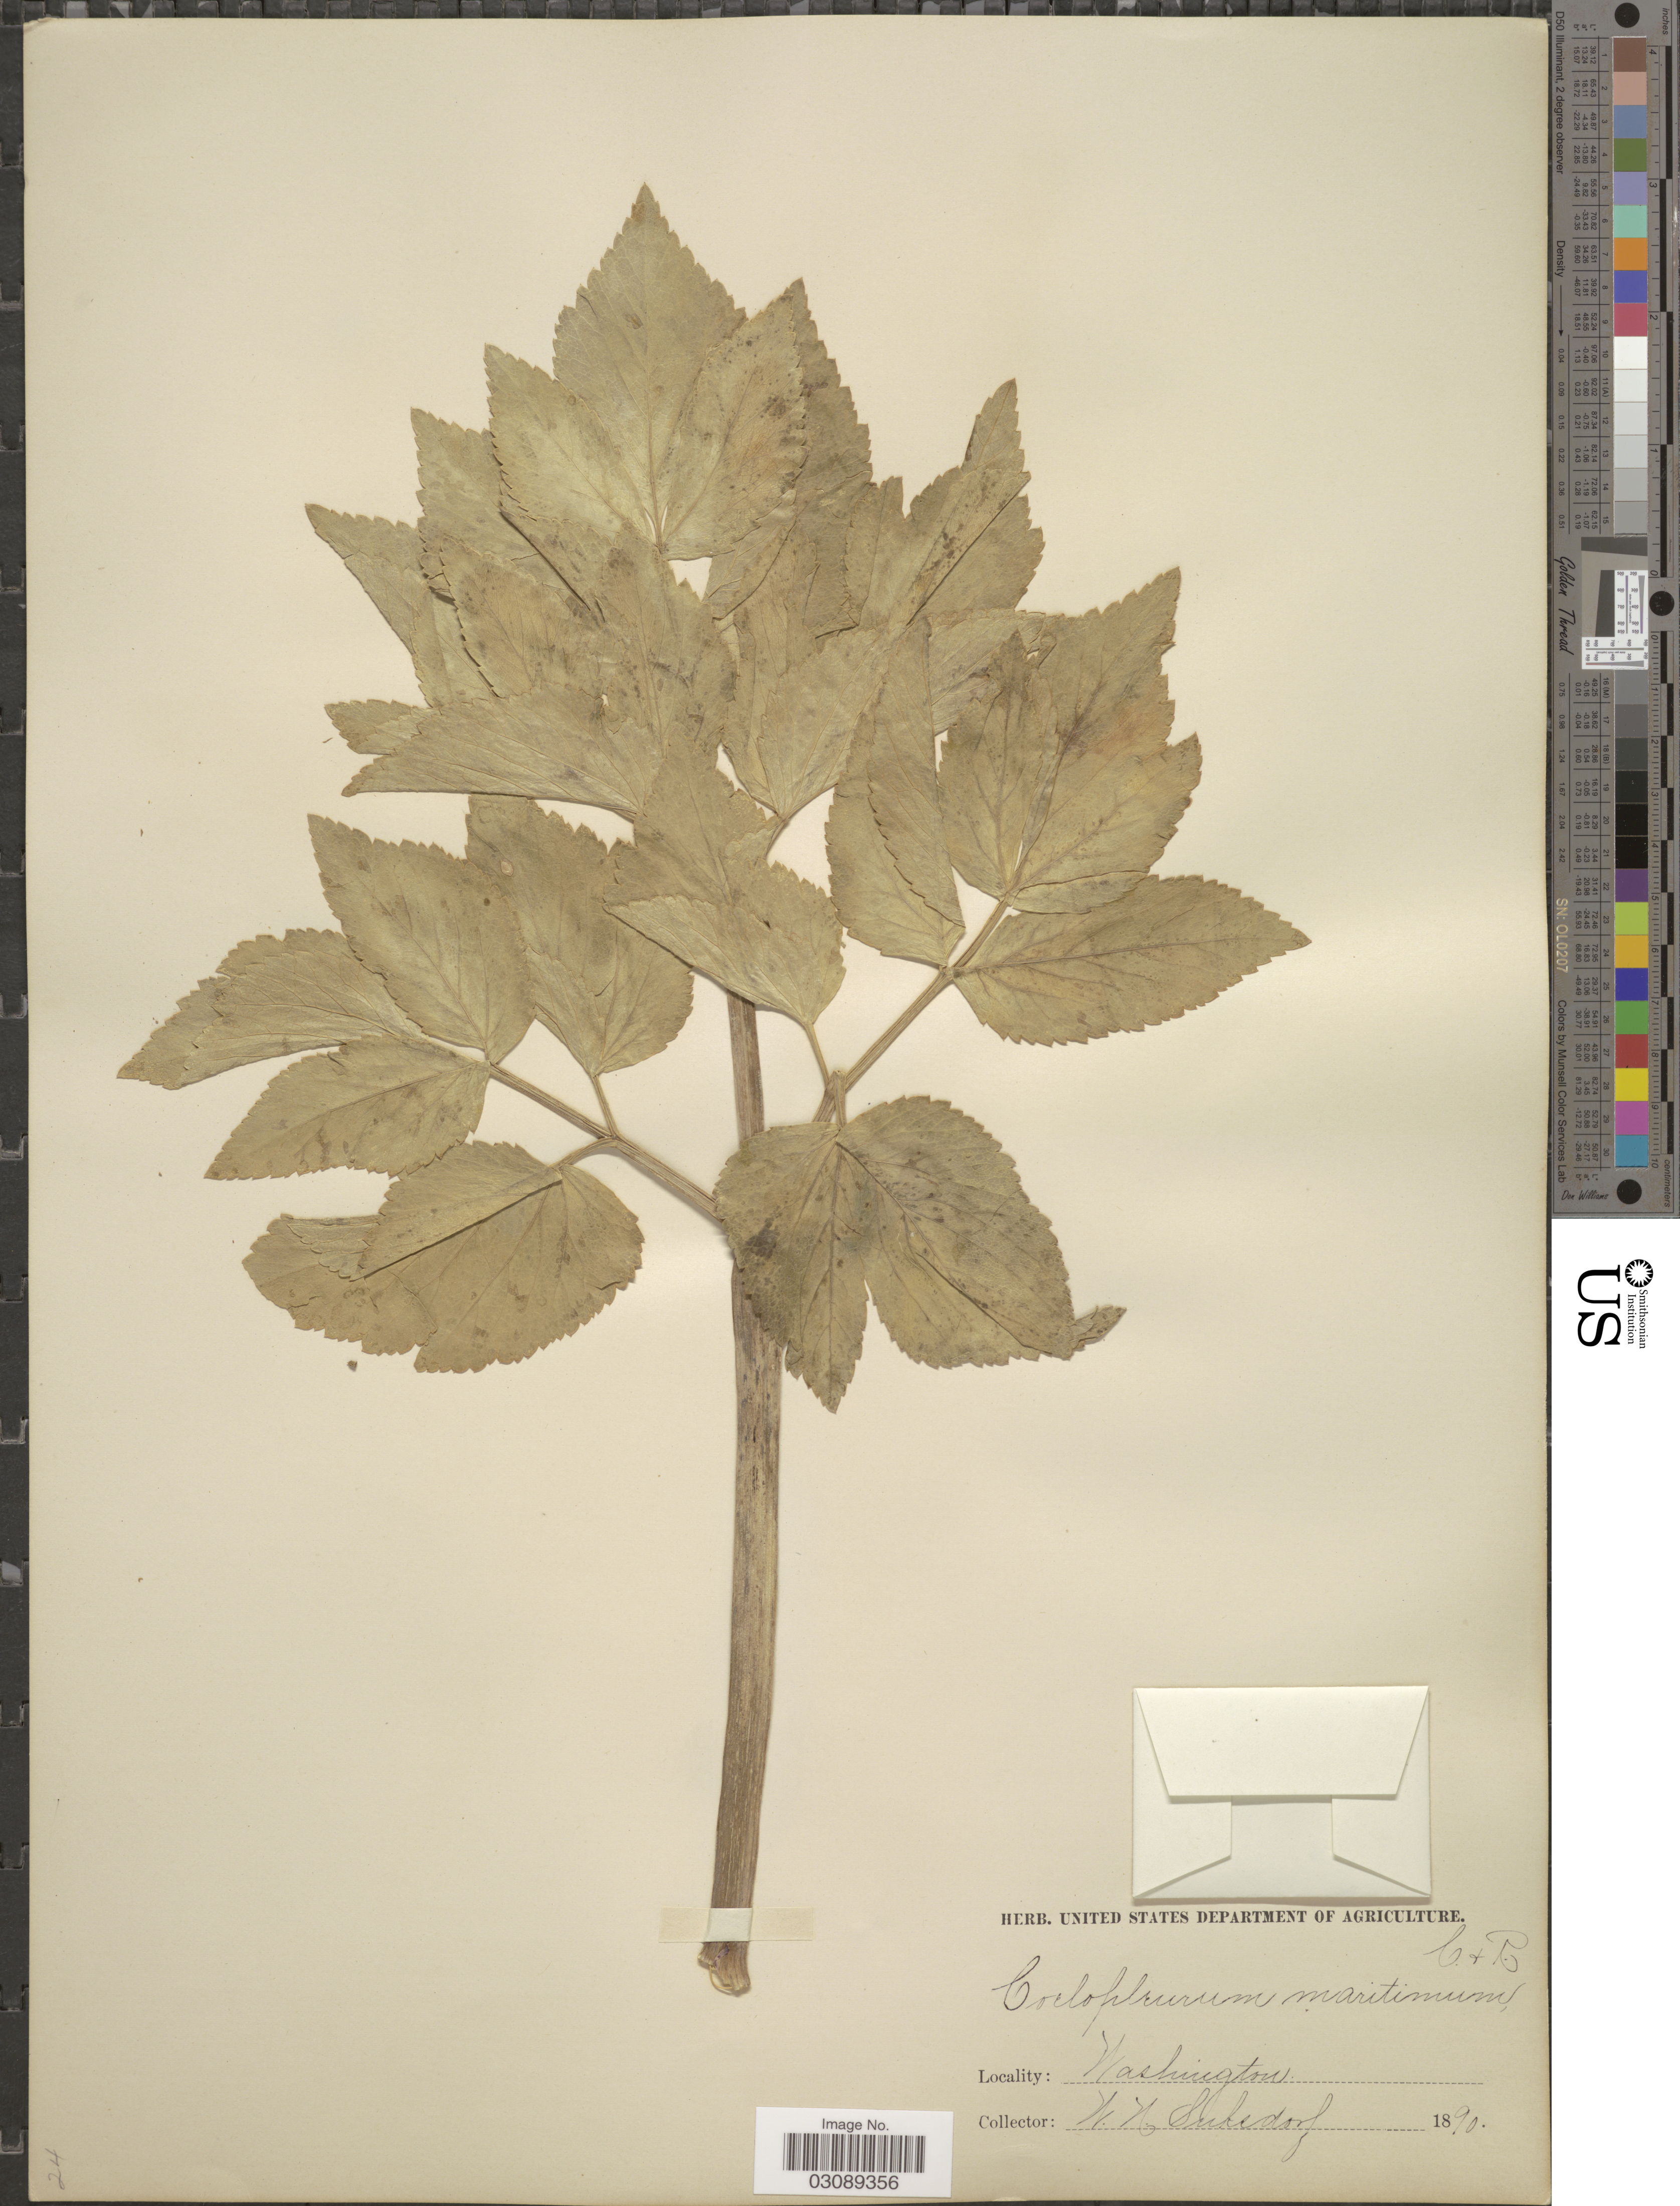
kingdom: Plantae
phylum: Tracheophyta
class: Magnoliopsida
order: Apiales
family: Apiaceae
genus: Coelopleurum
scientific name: Coelopleurum longipes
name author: J.M. Coult. & Rose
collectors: W. N. Suksdorf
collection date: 1890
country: United States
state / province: Washington